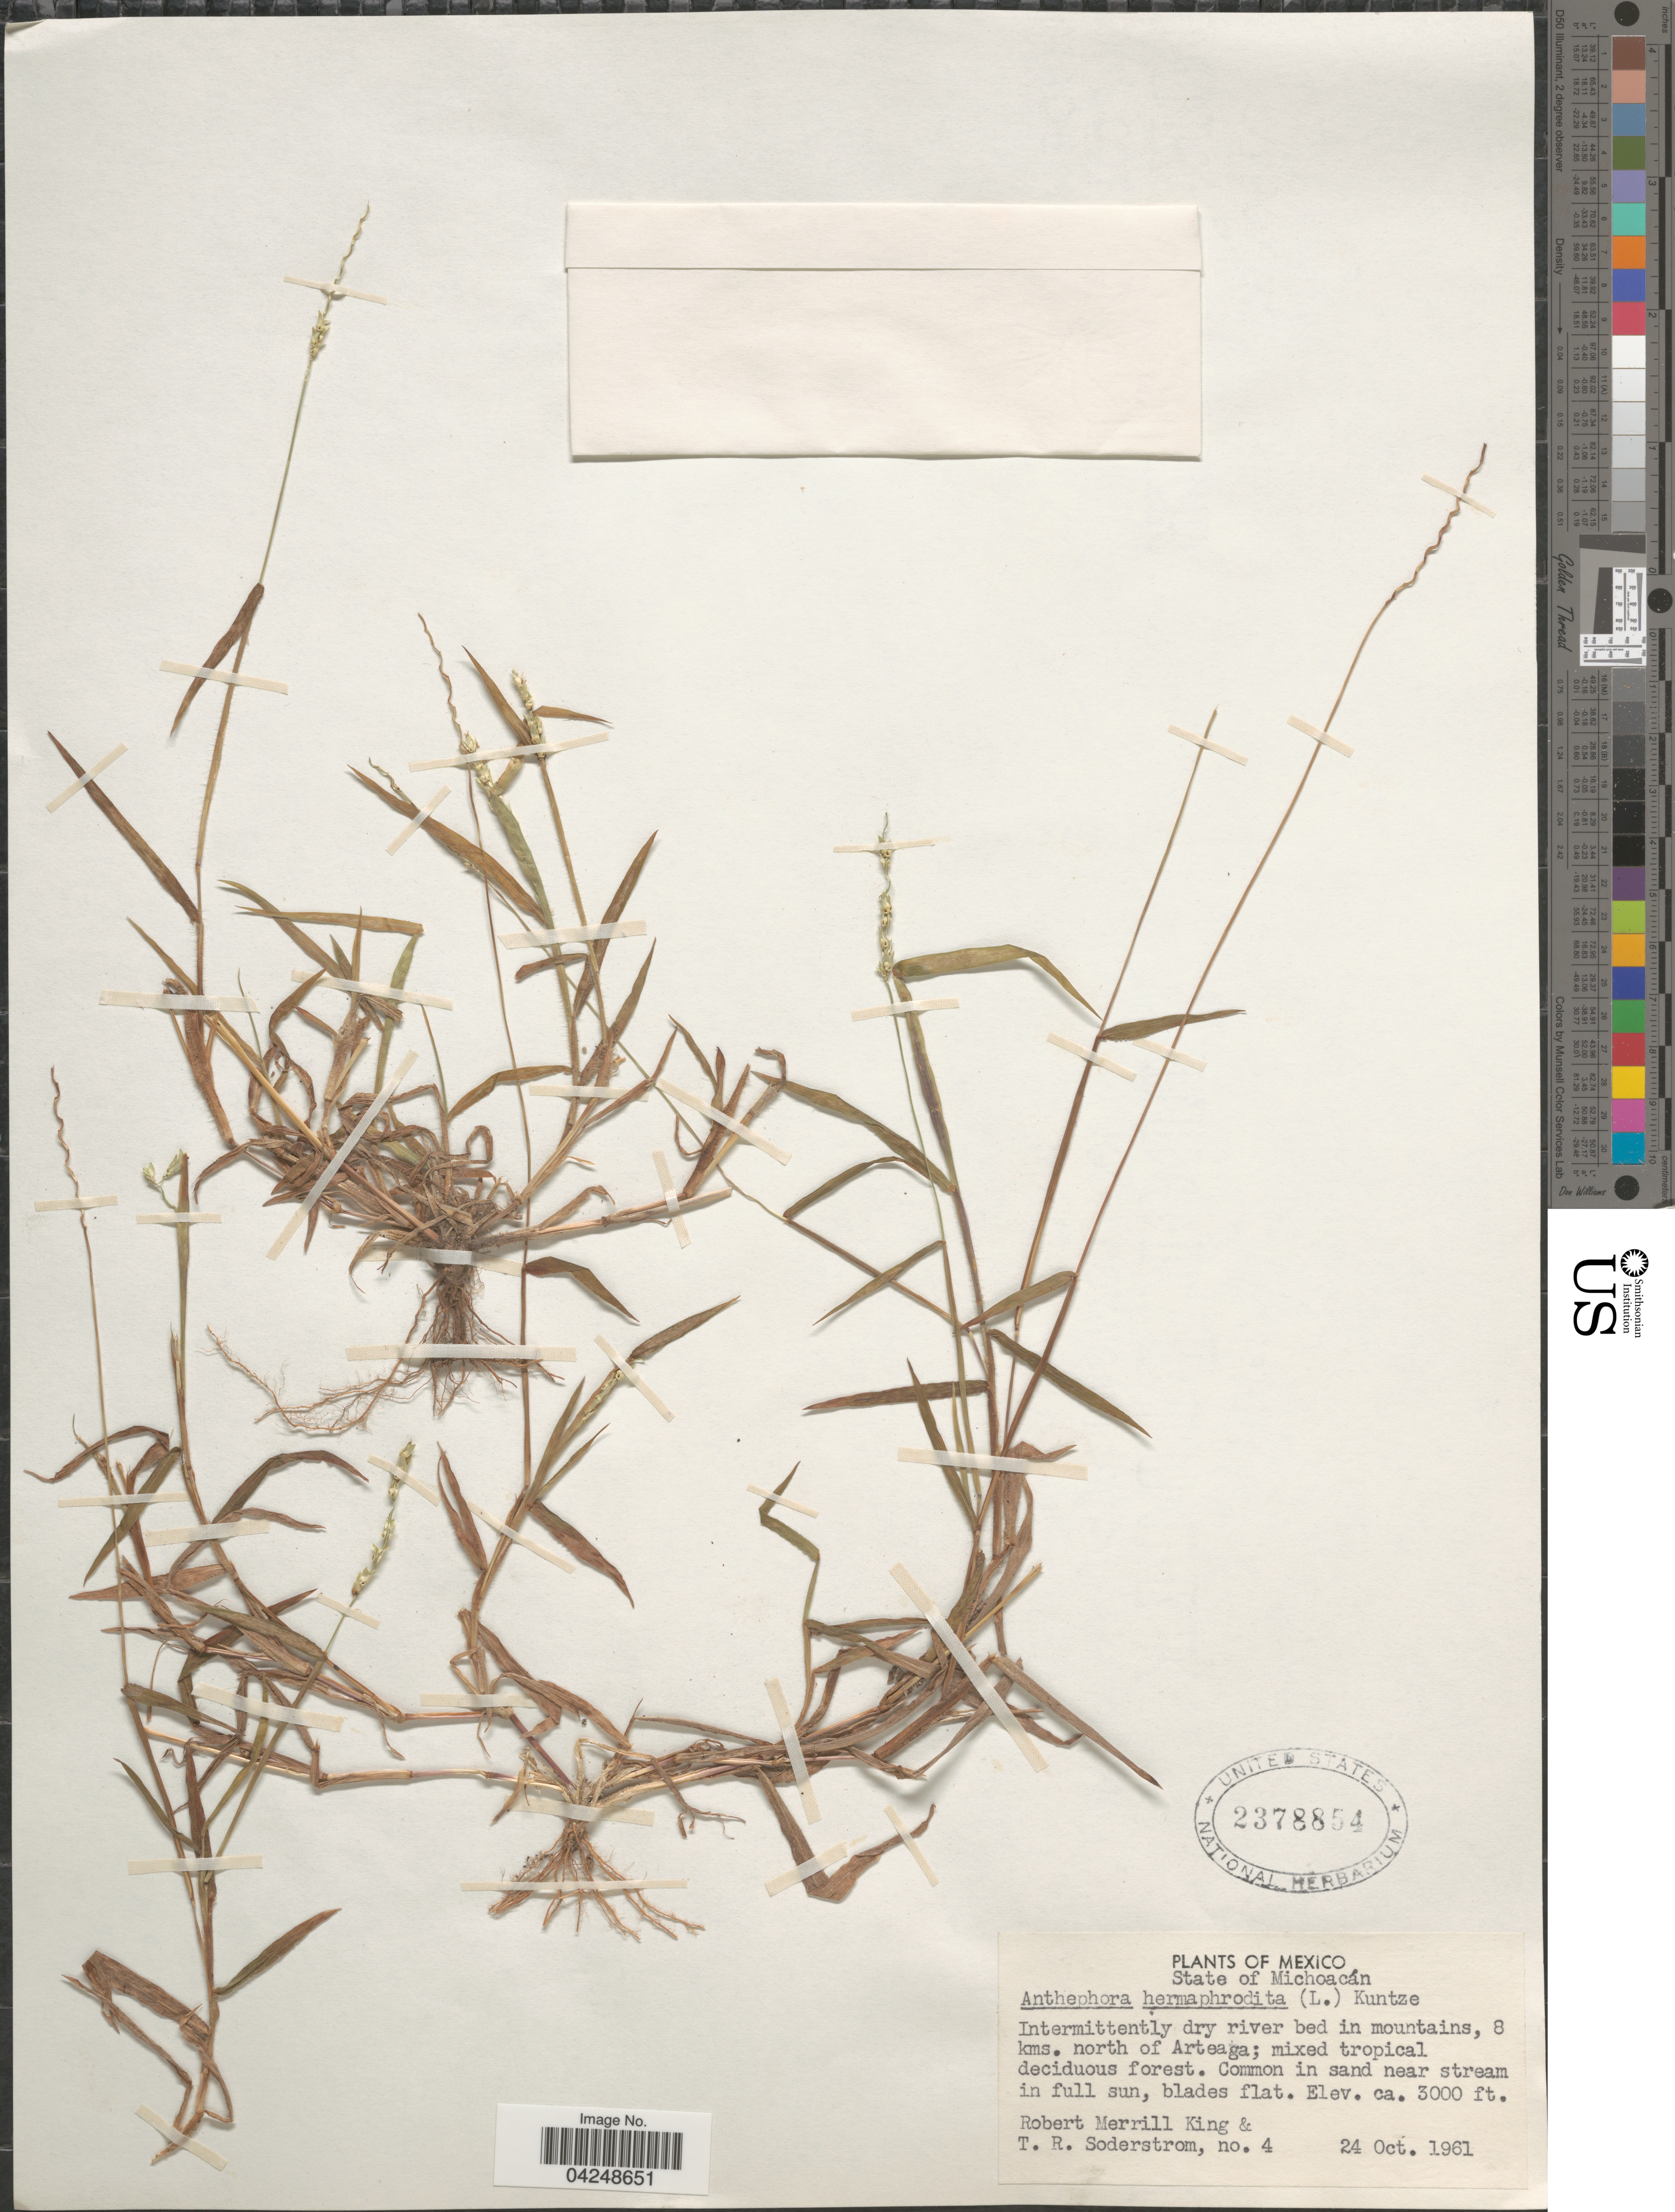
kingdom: Plantae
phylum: Tracheophyta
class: Liliopsida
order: Poales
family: Poaceae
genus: Anthephora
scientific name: Anthephora hermaphrodita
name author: (L.) Kuntze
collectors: R. M. King & T. R. Soderstrom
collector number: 4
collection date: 1961-10-24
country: Mexico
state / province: Michoacán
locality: Intermittently dry river bed in mountains, 8 kms. north of Arteaga.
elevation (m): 914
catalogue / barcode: US 2378854